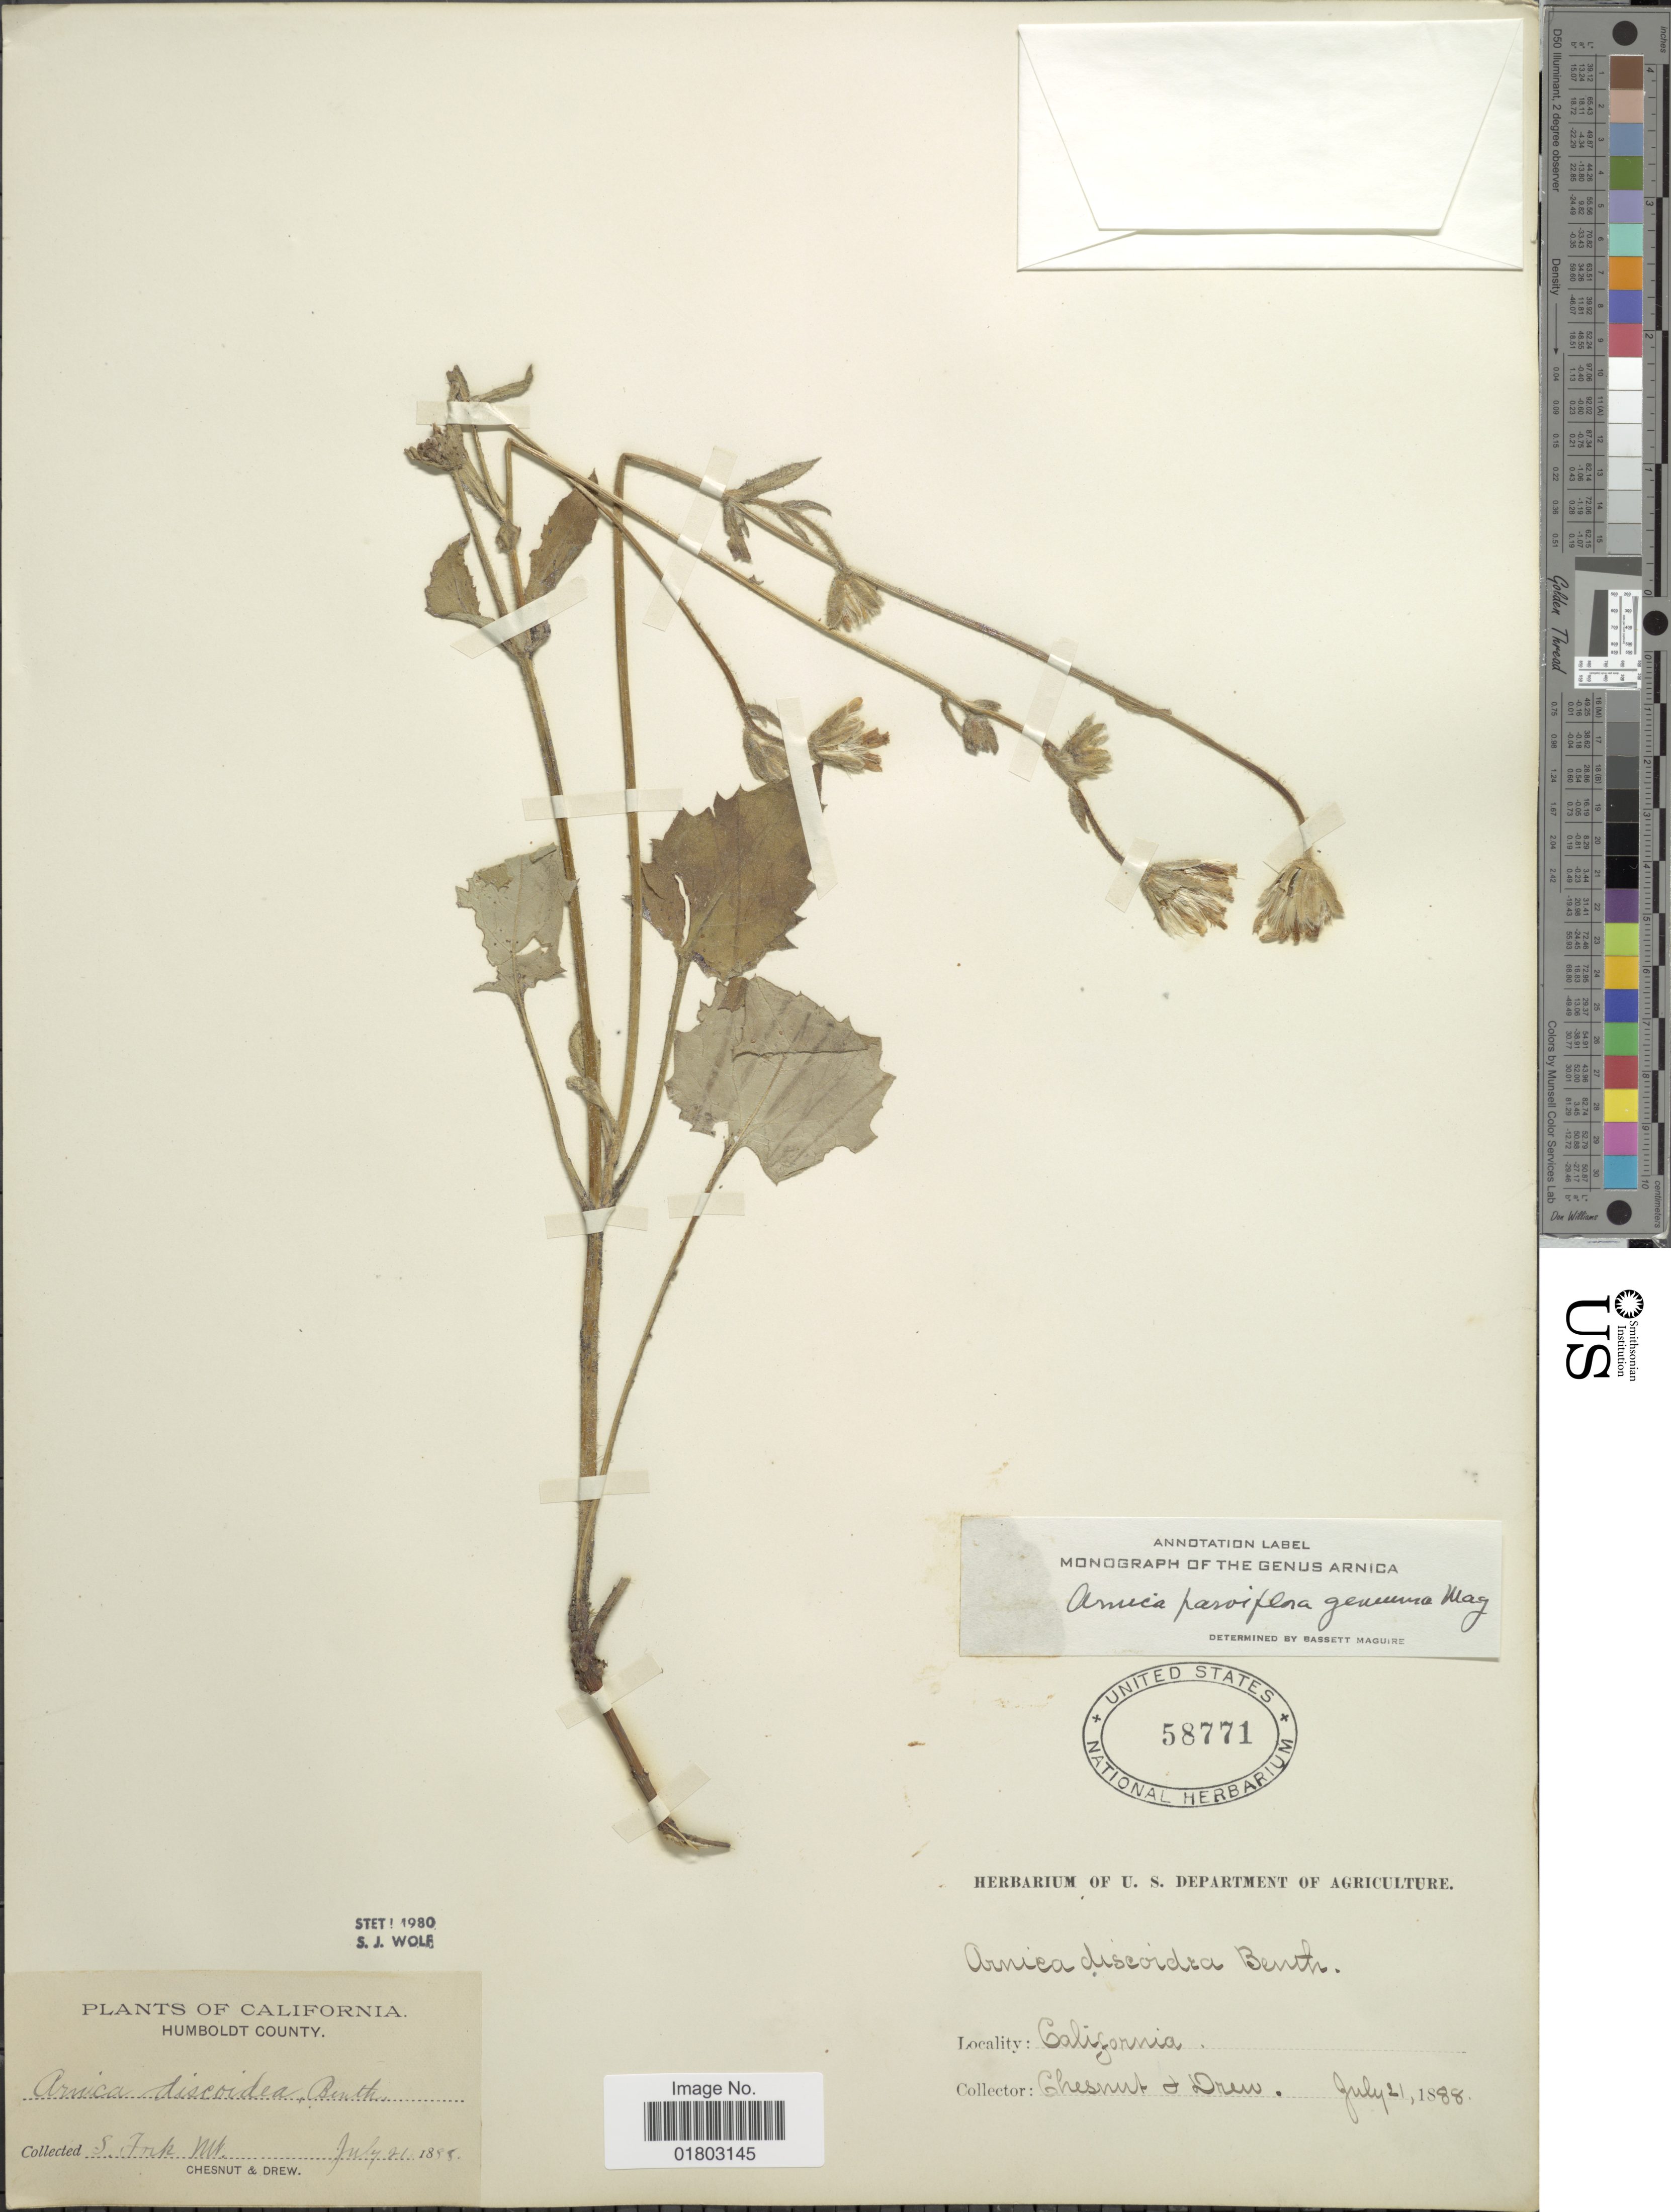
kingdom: Plantae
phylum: Tracheophyta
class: Magnoliopsida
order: Asterales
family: Asteraceae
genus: Arnica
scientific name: Arnica discoidea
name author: Benth.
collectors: Chesnut & Drew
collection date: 1888-07-21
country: United States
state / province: California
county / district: Humboldt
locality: Humboldt County, S Fork Mt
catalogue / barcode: US 58771